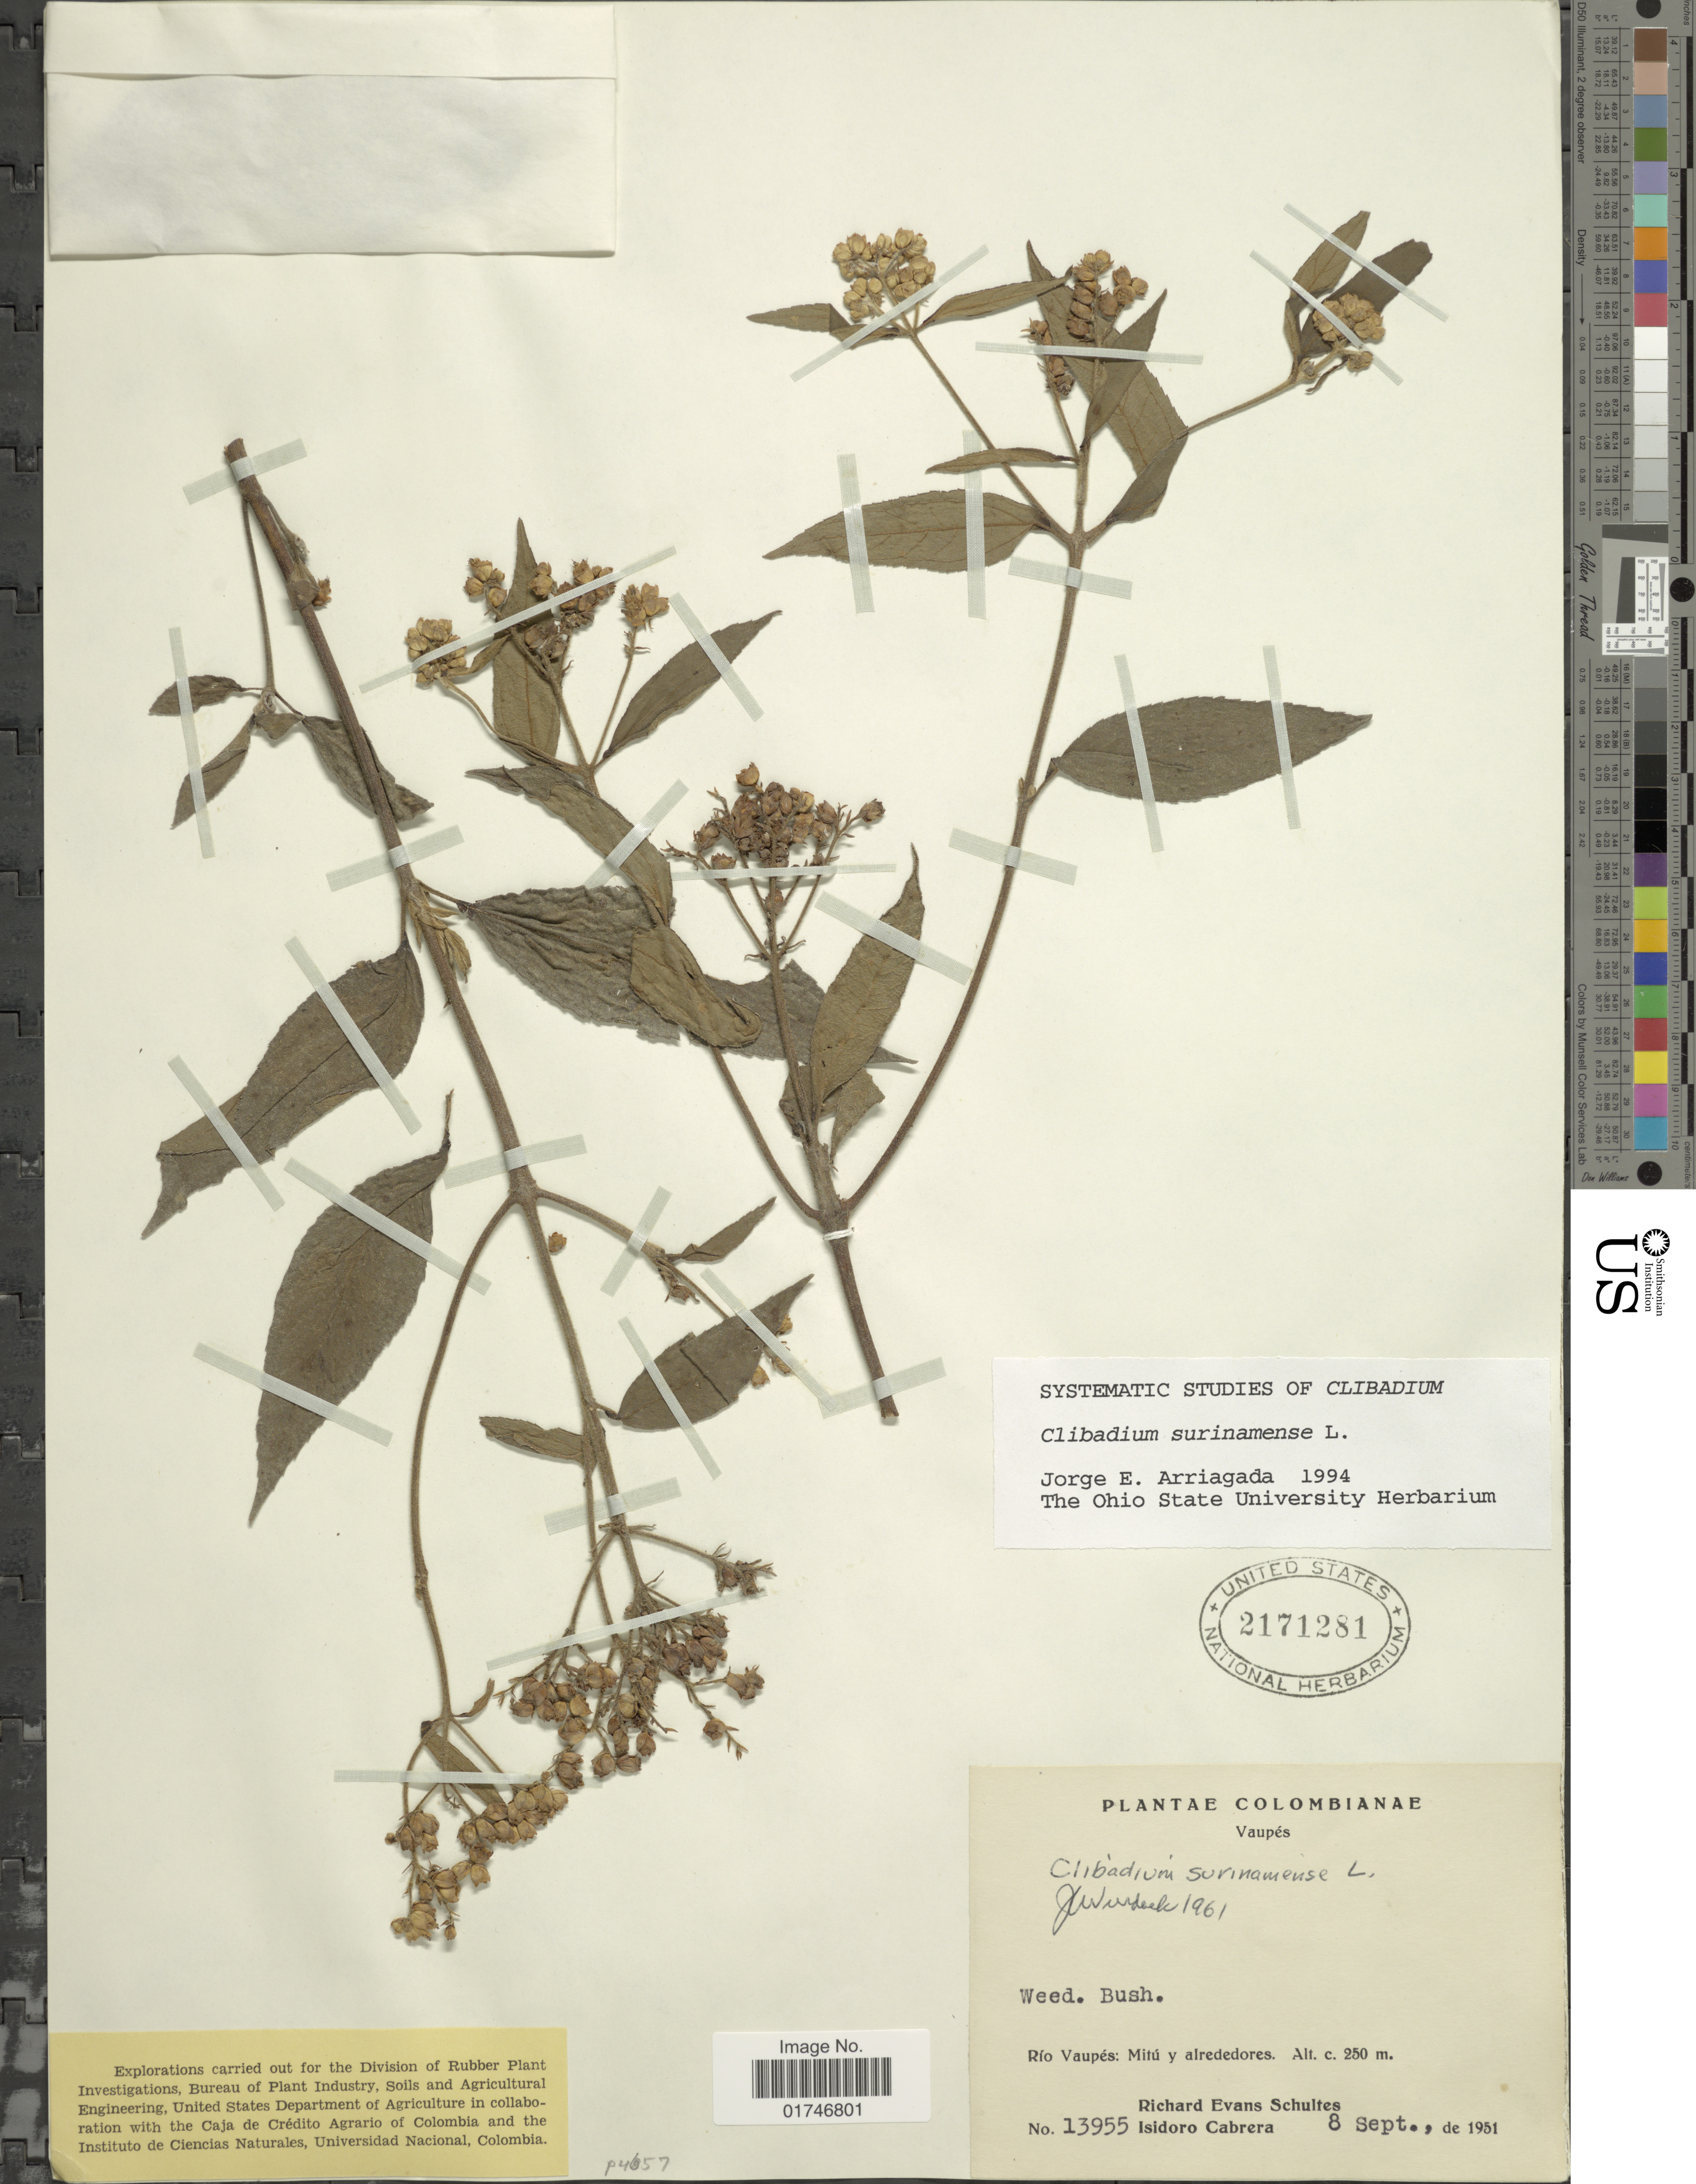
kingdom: Plantae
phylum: Tracheophyta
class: Magnoliopsida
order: Asterales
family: Asteraceae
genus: Clibadium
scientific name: Clibadium surinamense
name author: L.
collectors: R. E. Schultes & I. Cabrera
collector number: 13955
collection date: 1951-09-08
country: Colombia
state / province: Vaupés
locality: Río Vaupés: Mitú y alrededores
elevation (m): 250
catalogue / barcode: US 2171281